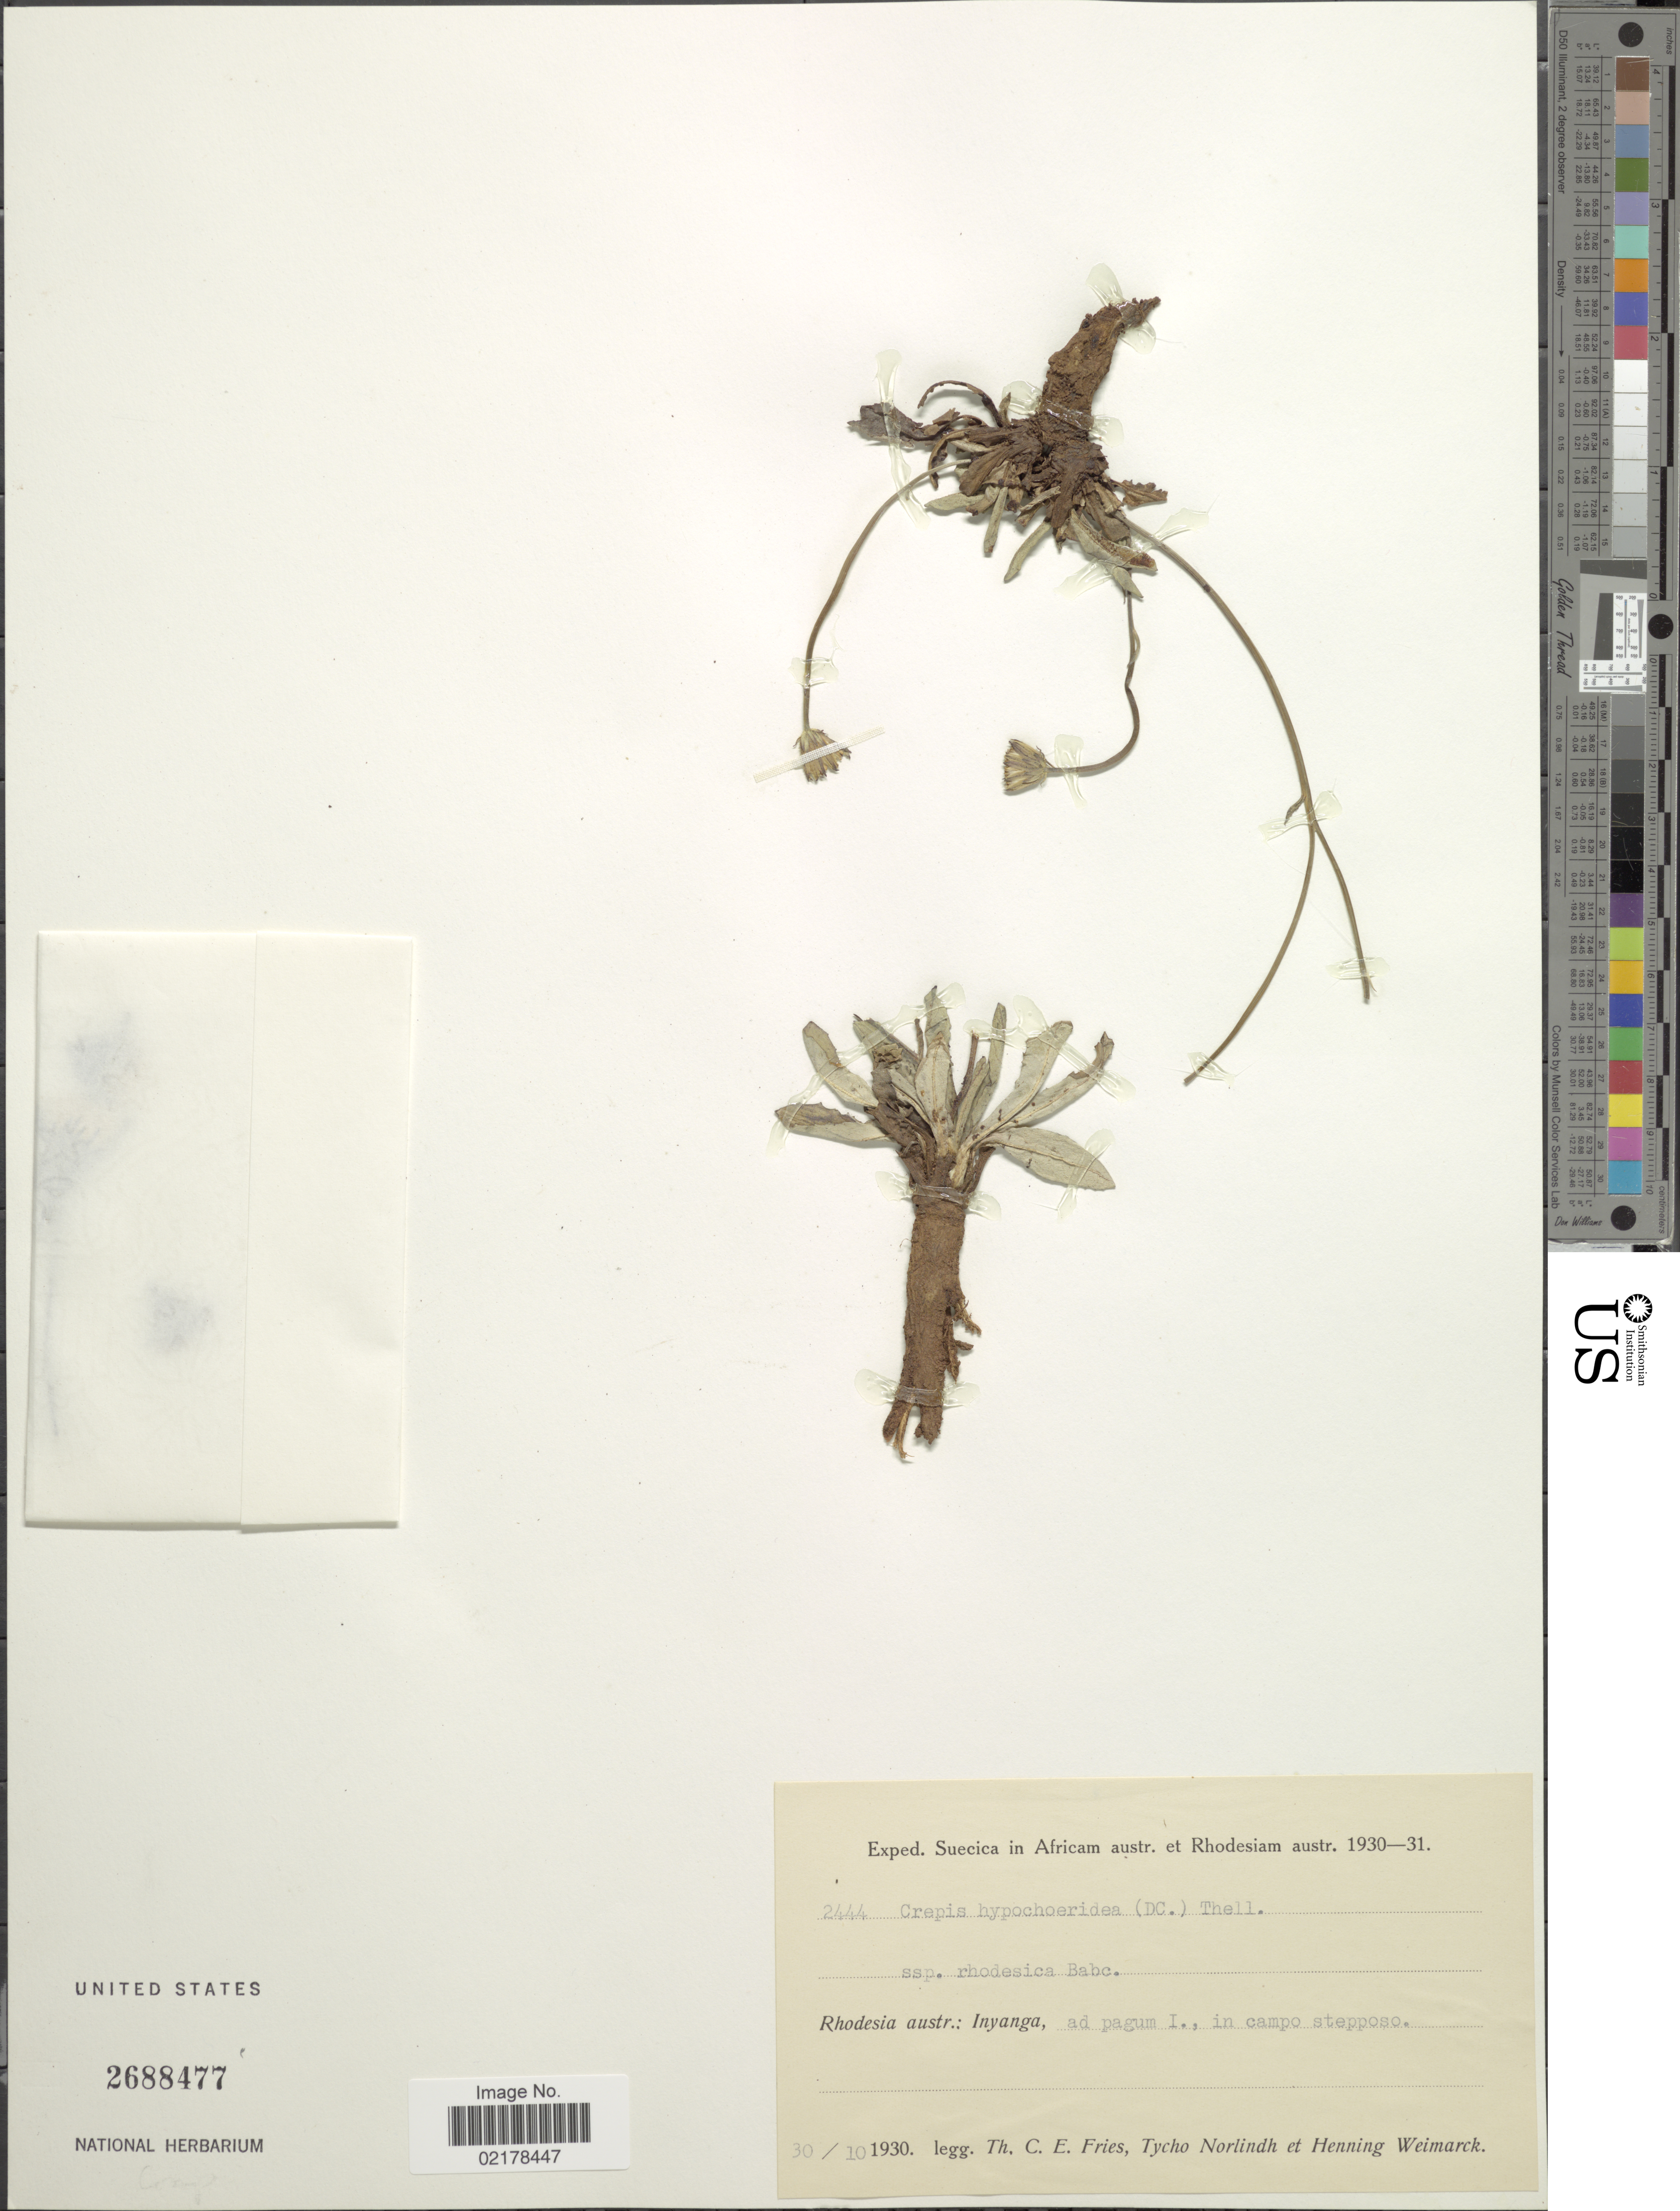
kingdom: Plantae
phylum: Tracheophyta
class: Magnoliopsida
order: Asterales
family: Asteraceae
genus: Crepis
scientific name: Crepis hypochaeridea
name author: (DC.) Thell.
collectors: T. C. E. Fries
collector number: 2444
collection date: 1930-10-30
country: Zimbabwe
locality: Rhodesia austr: Inyanga, ad pagum I., in campo stepposo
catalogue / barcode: US 2688477